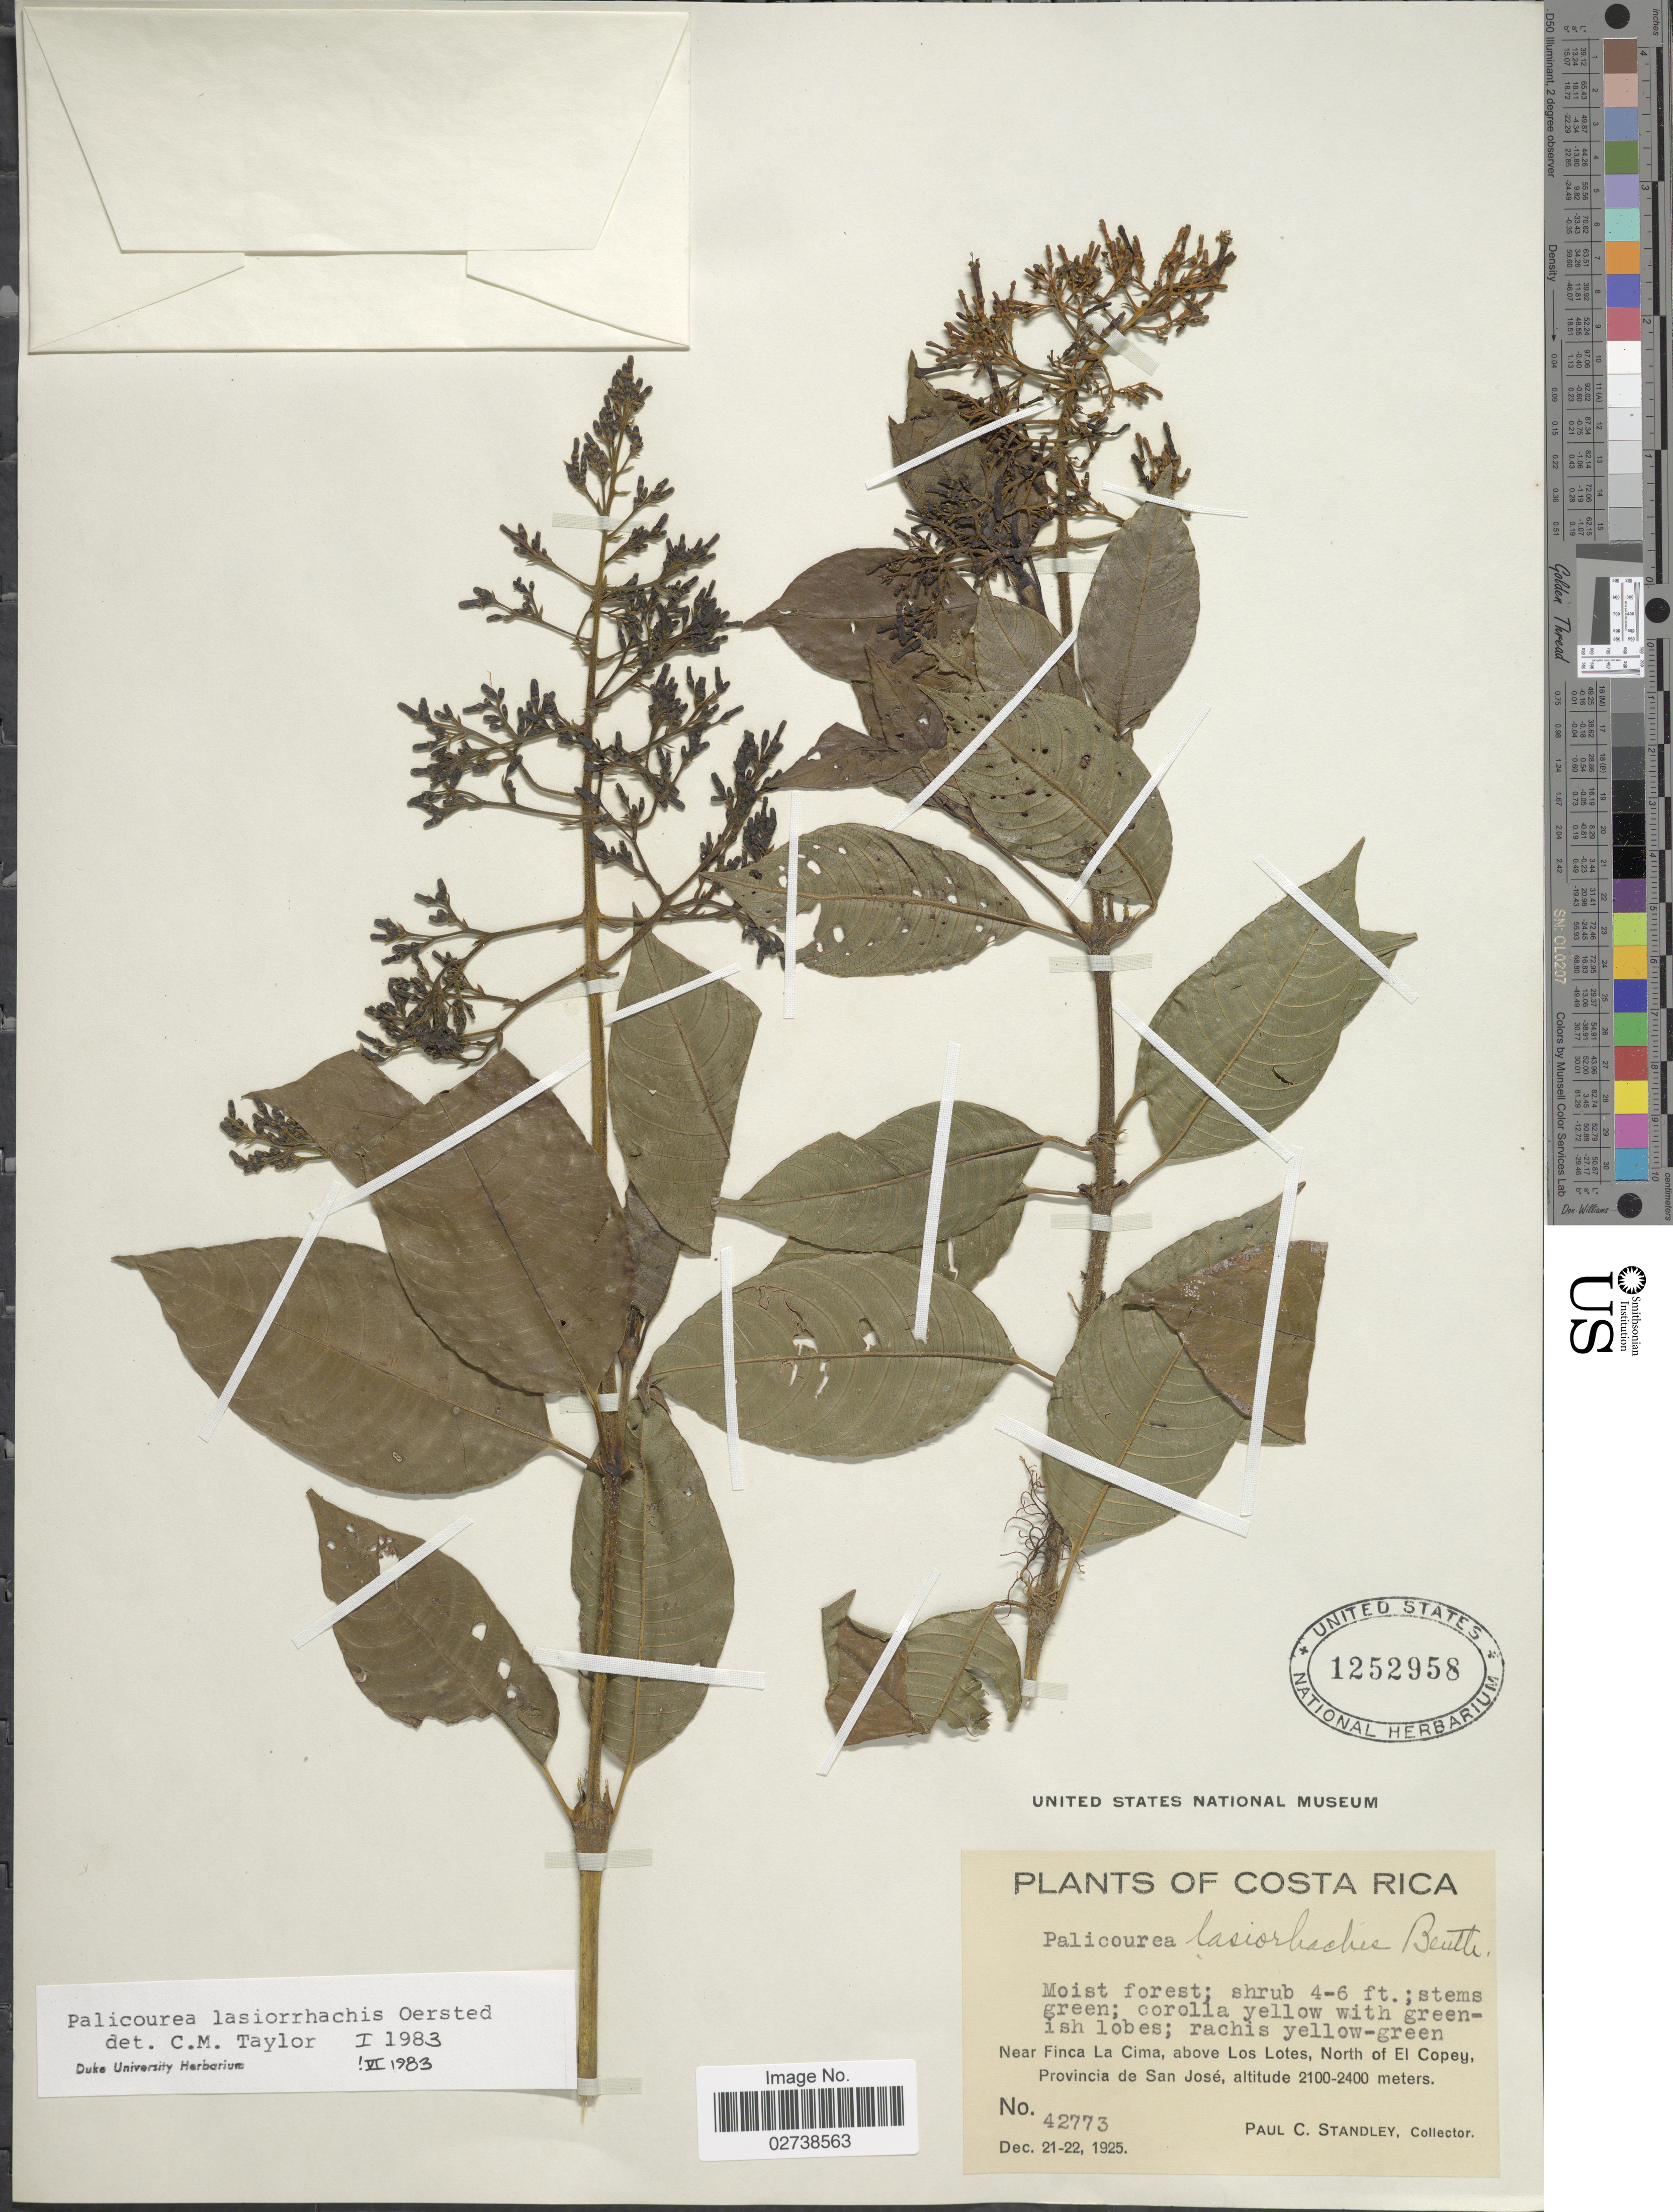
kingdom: Plantae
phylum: Tracheophyta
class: Magnoliopsida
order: Gentianales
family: Rubiaceae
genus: Palicourea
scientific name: Palicourea lasiorrhachis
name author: Oerst.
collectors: P. C. Standley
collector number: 42773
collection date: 1925-12-21/1925-12-22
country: Costa Rica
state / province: San José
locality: Moist forest; Near Finca La Cima, above Los Lotes, North of El Copey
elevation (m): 2100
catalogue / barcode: US 1252958